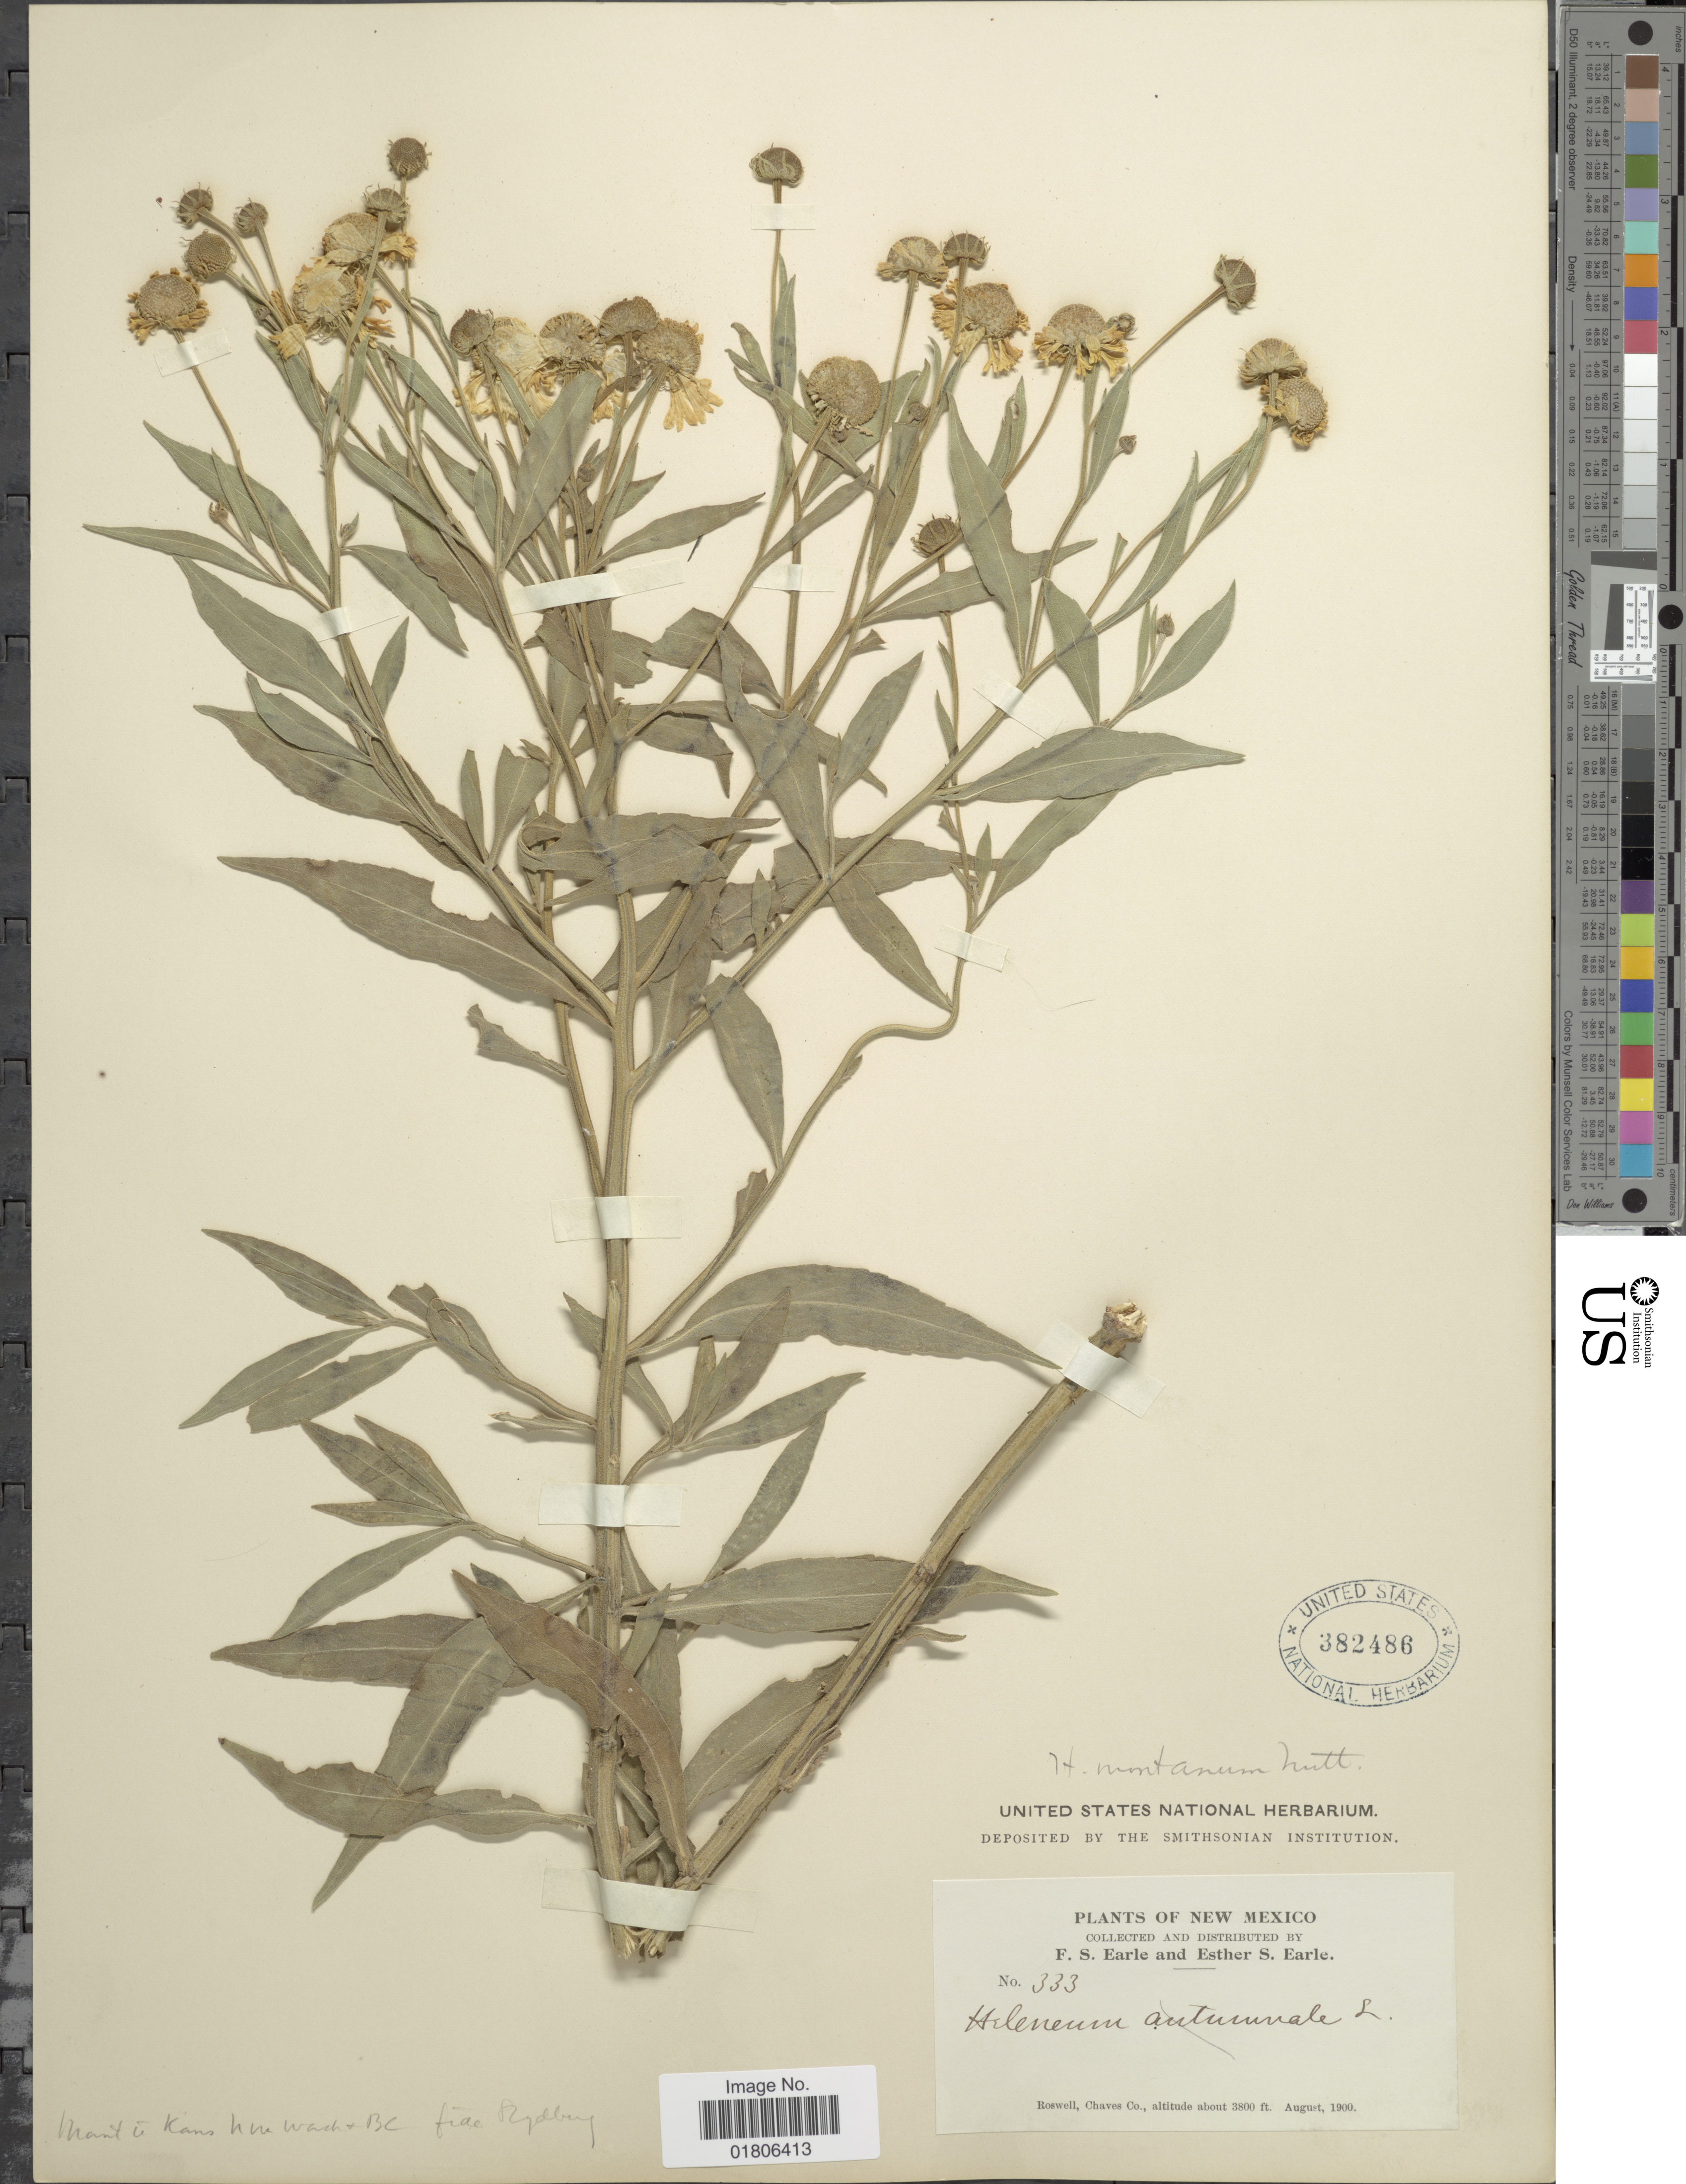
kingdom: Plantae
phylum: Tracheophyta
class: Magnoliopsida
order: Asterales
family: Asteraceae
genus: Helenium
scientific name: Helenium montanum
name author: Nutt.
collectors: F. S. Earle & E. S. Earle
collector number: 333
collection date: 1900-08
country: United States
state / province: New Mexico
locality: Roswell, Chaves Co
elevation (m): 1158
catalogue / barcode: US 382486